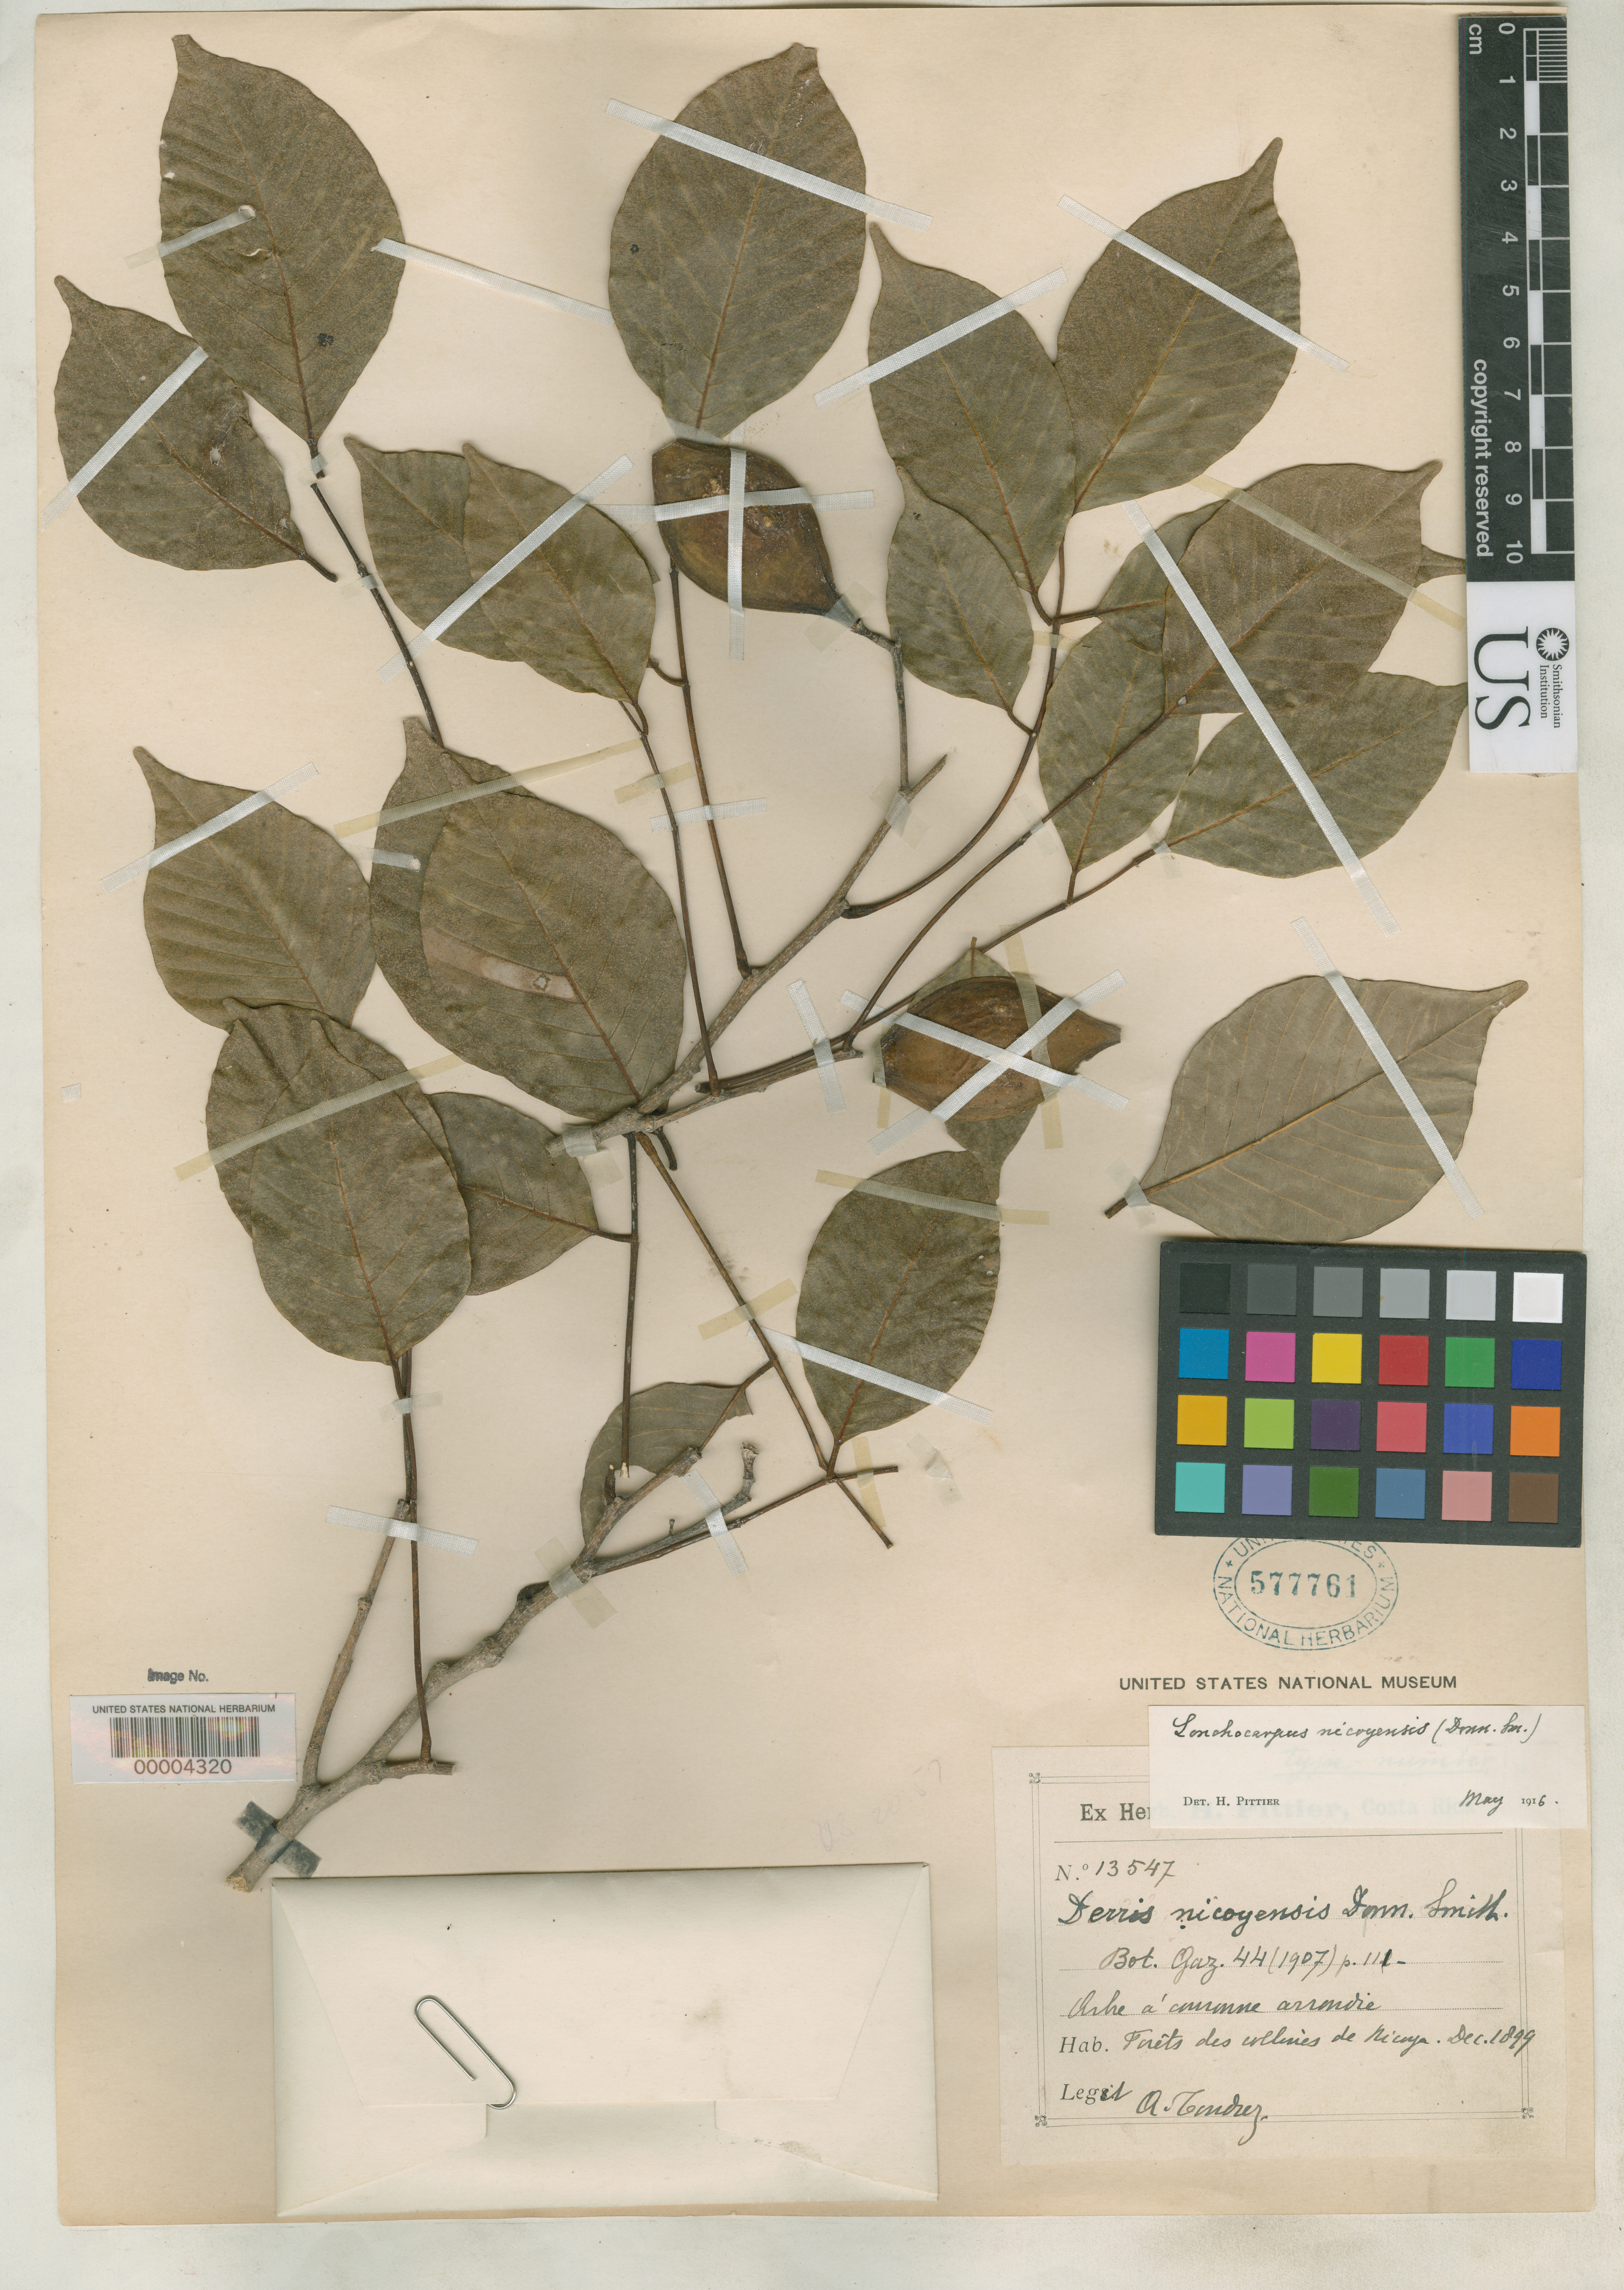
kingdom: Plantae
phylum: Tracheophyta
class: Magnoliopsida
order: Fabales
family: Fabaceae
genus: Derris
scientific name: Derris nicoyensis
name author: Donn. Sm.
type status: Type Collection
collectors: A. Tonduz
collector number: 13547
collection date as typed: Dec 1899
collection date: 1899-12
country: Costa Rica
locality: Peninsula Nicoya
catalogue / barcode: US 577761